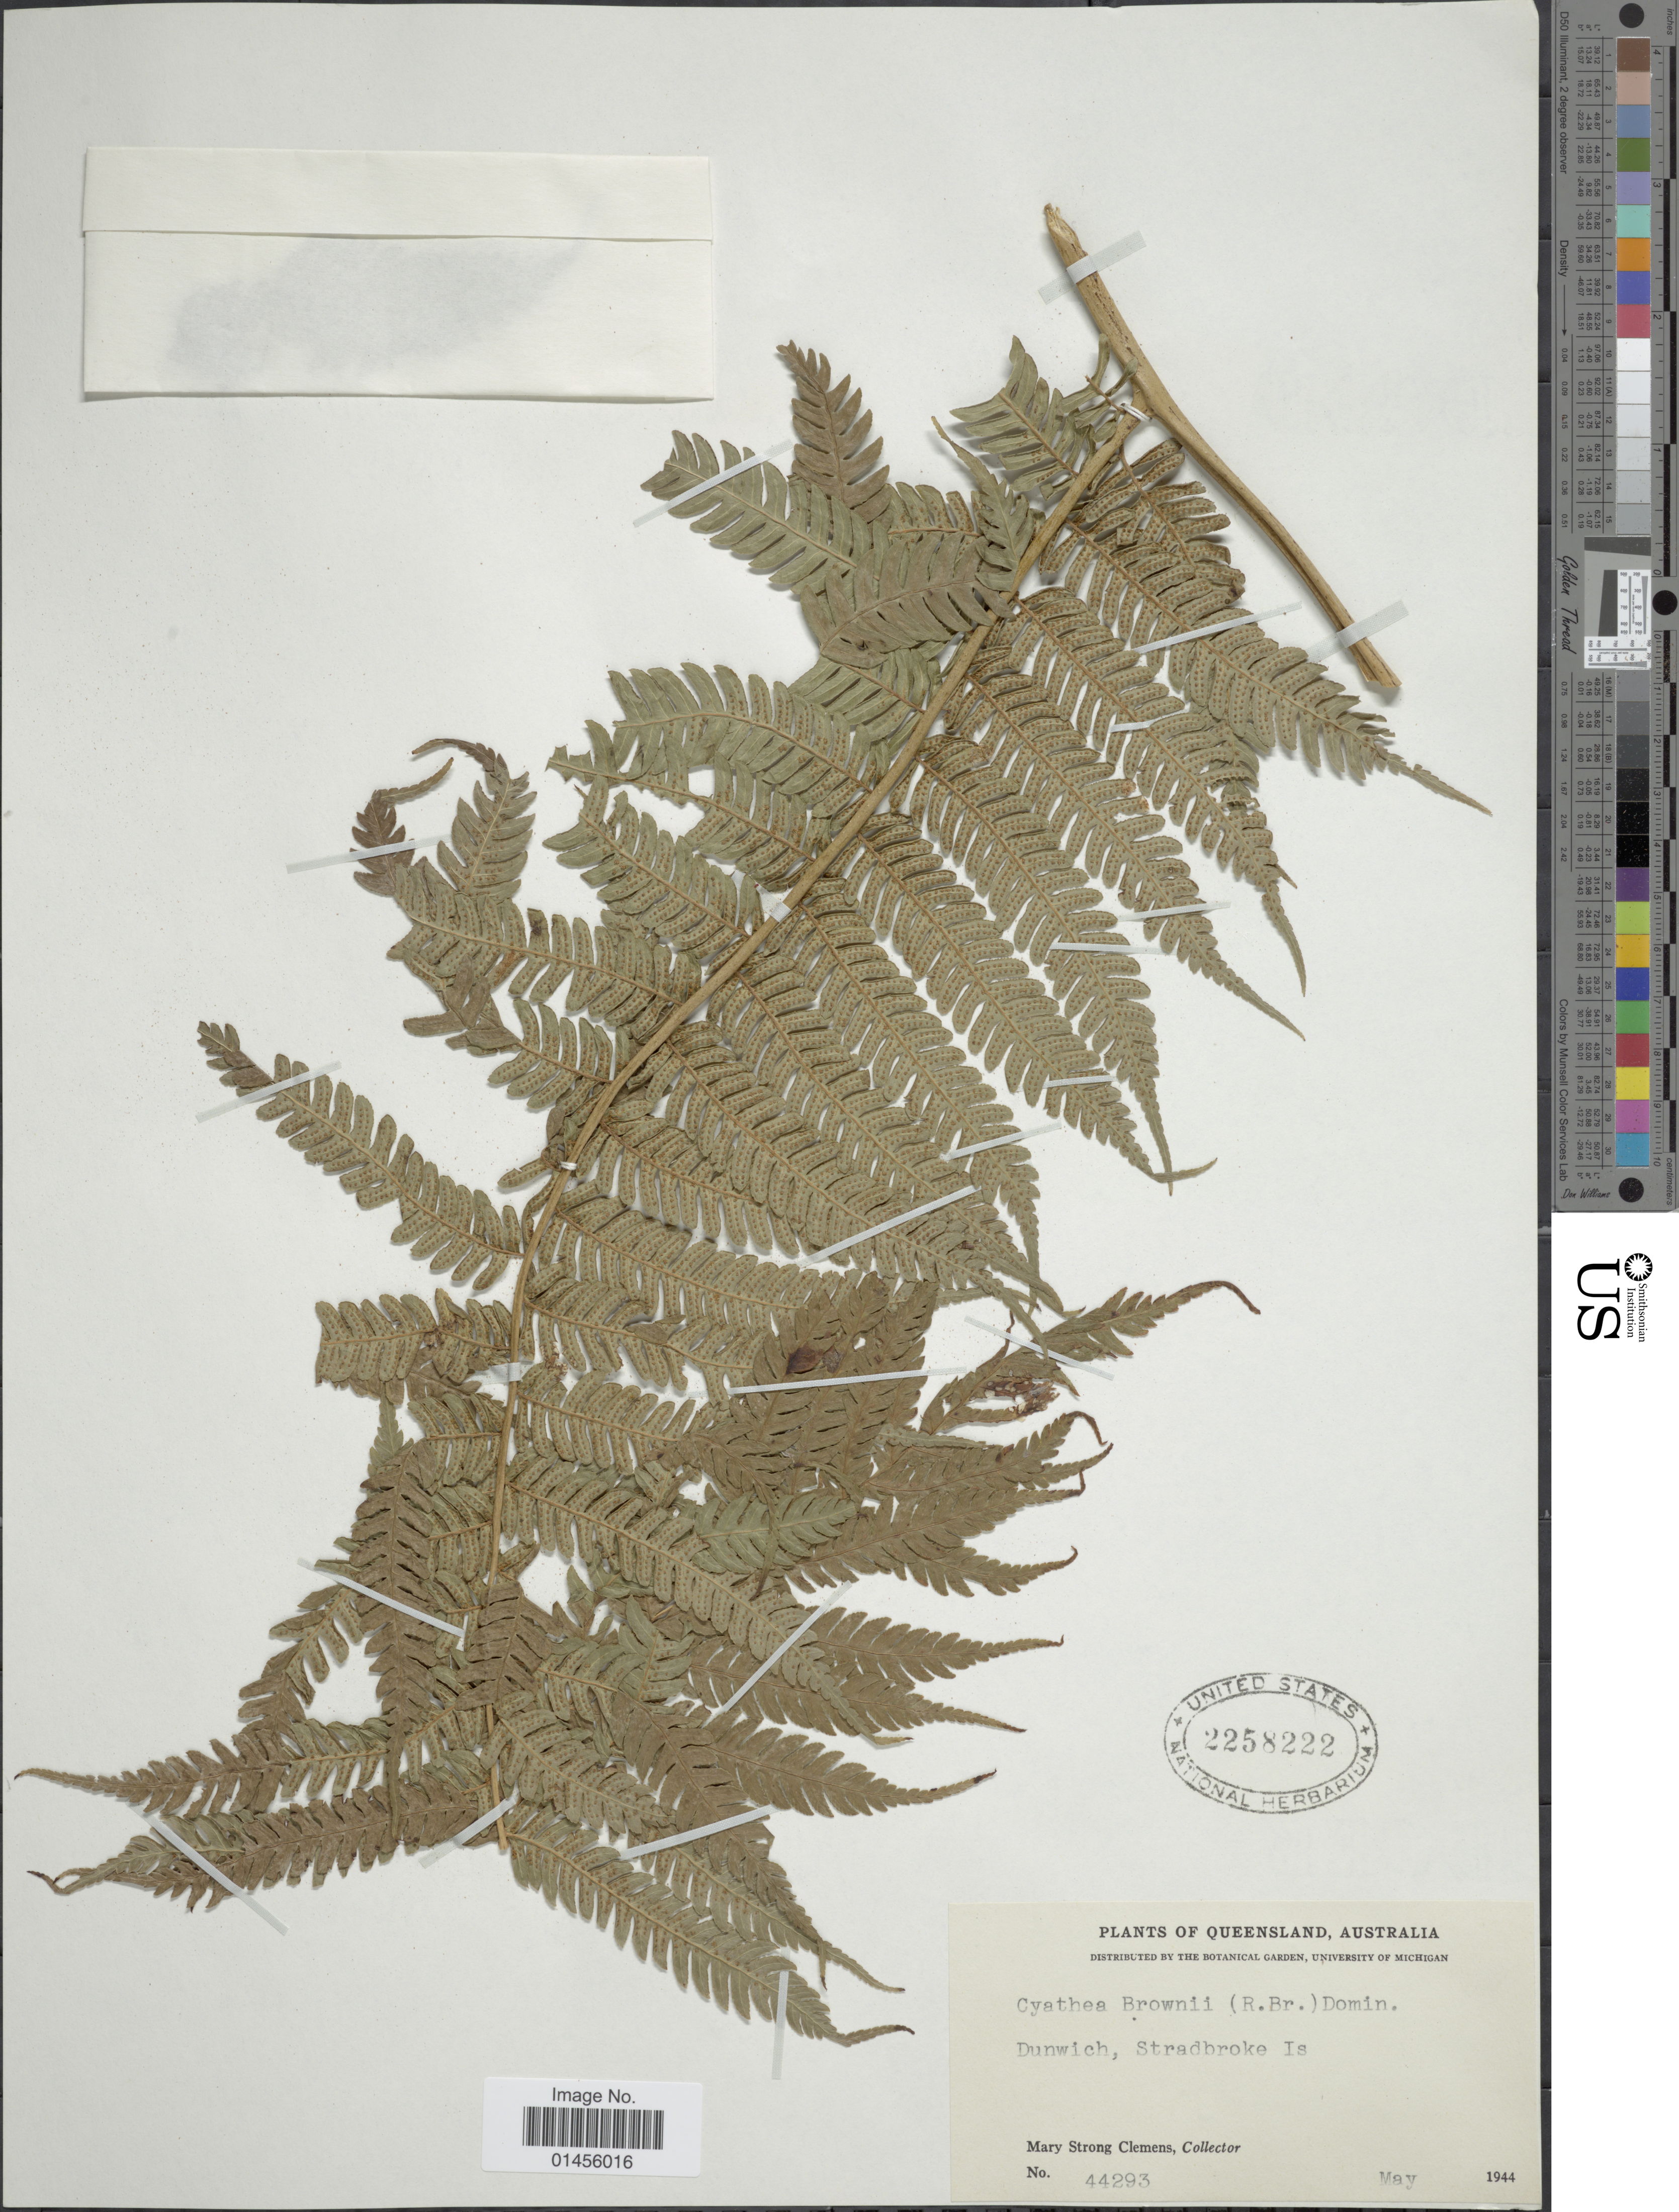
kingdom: Plantae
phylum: Tracheophyta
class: Polypodiopsida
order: Cyatheales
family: Cyatheaceae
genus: Alsophila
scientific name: Alsophila excelsa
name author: R. Br.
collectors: M. S. Clemens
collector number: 44293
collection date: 1944-05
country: Australia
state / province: Queensland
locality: Dunwich, Stradbroke Is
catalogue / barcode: US 2258222